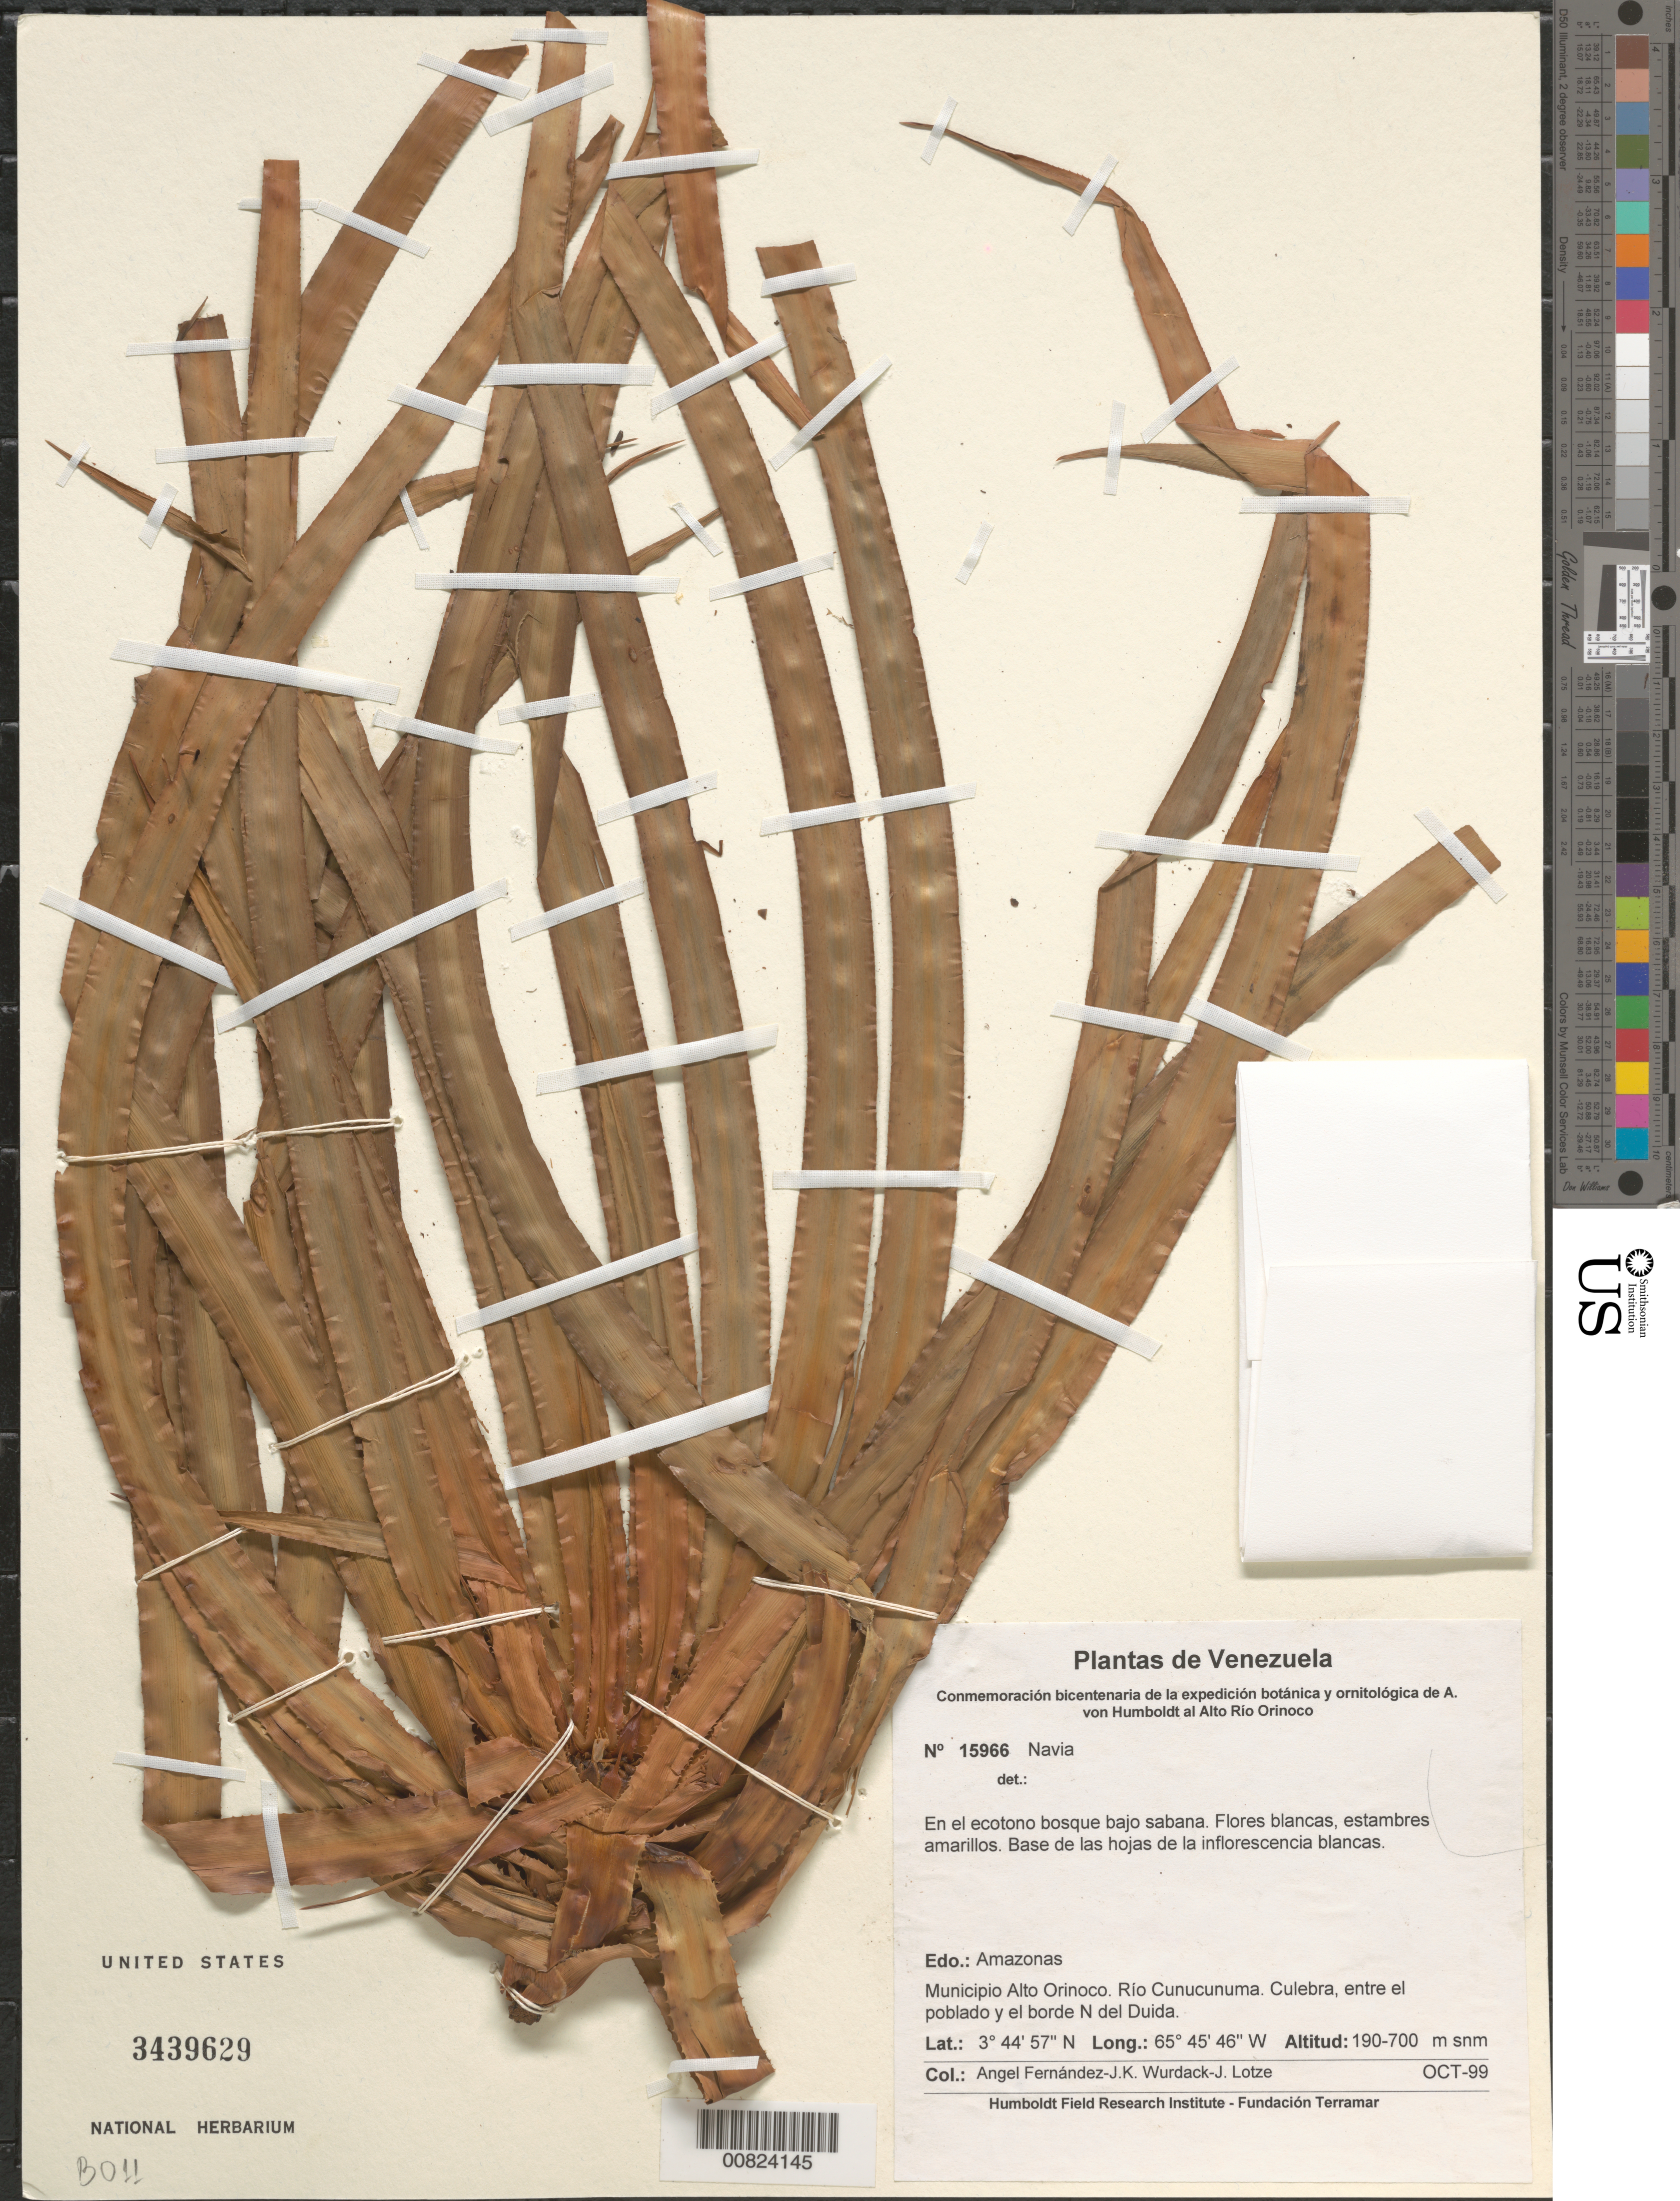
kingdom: Plantae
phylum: Tracheophyta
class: Liliopsida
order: Poales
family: Bromeliaceae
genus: Navia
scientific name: Navia sp.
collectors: A. Fernández, K. Wurdack & J. Lotze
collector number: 15966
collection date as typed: Oct-99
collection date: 1999-10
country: Venezuela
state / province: Amazonas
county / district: Alto Orinoco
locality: Río Cunucunuma, Culebra, entre el poblado y el borde N del Duída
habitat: Ecotono bosque bajo sabana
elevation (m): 190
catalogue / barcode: US 3439629